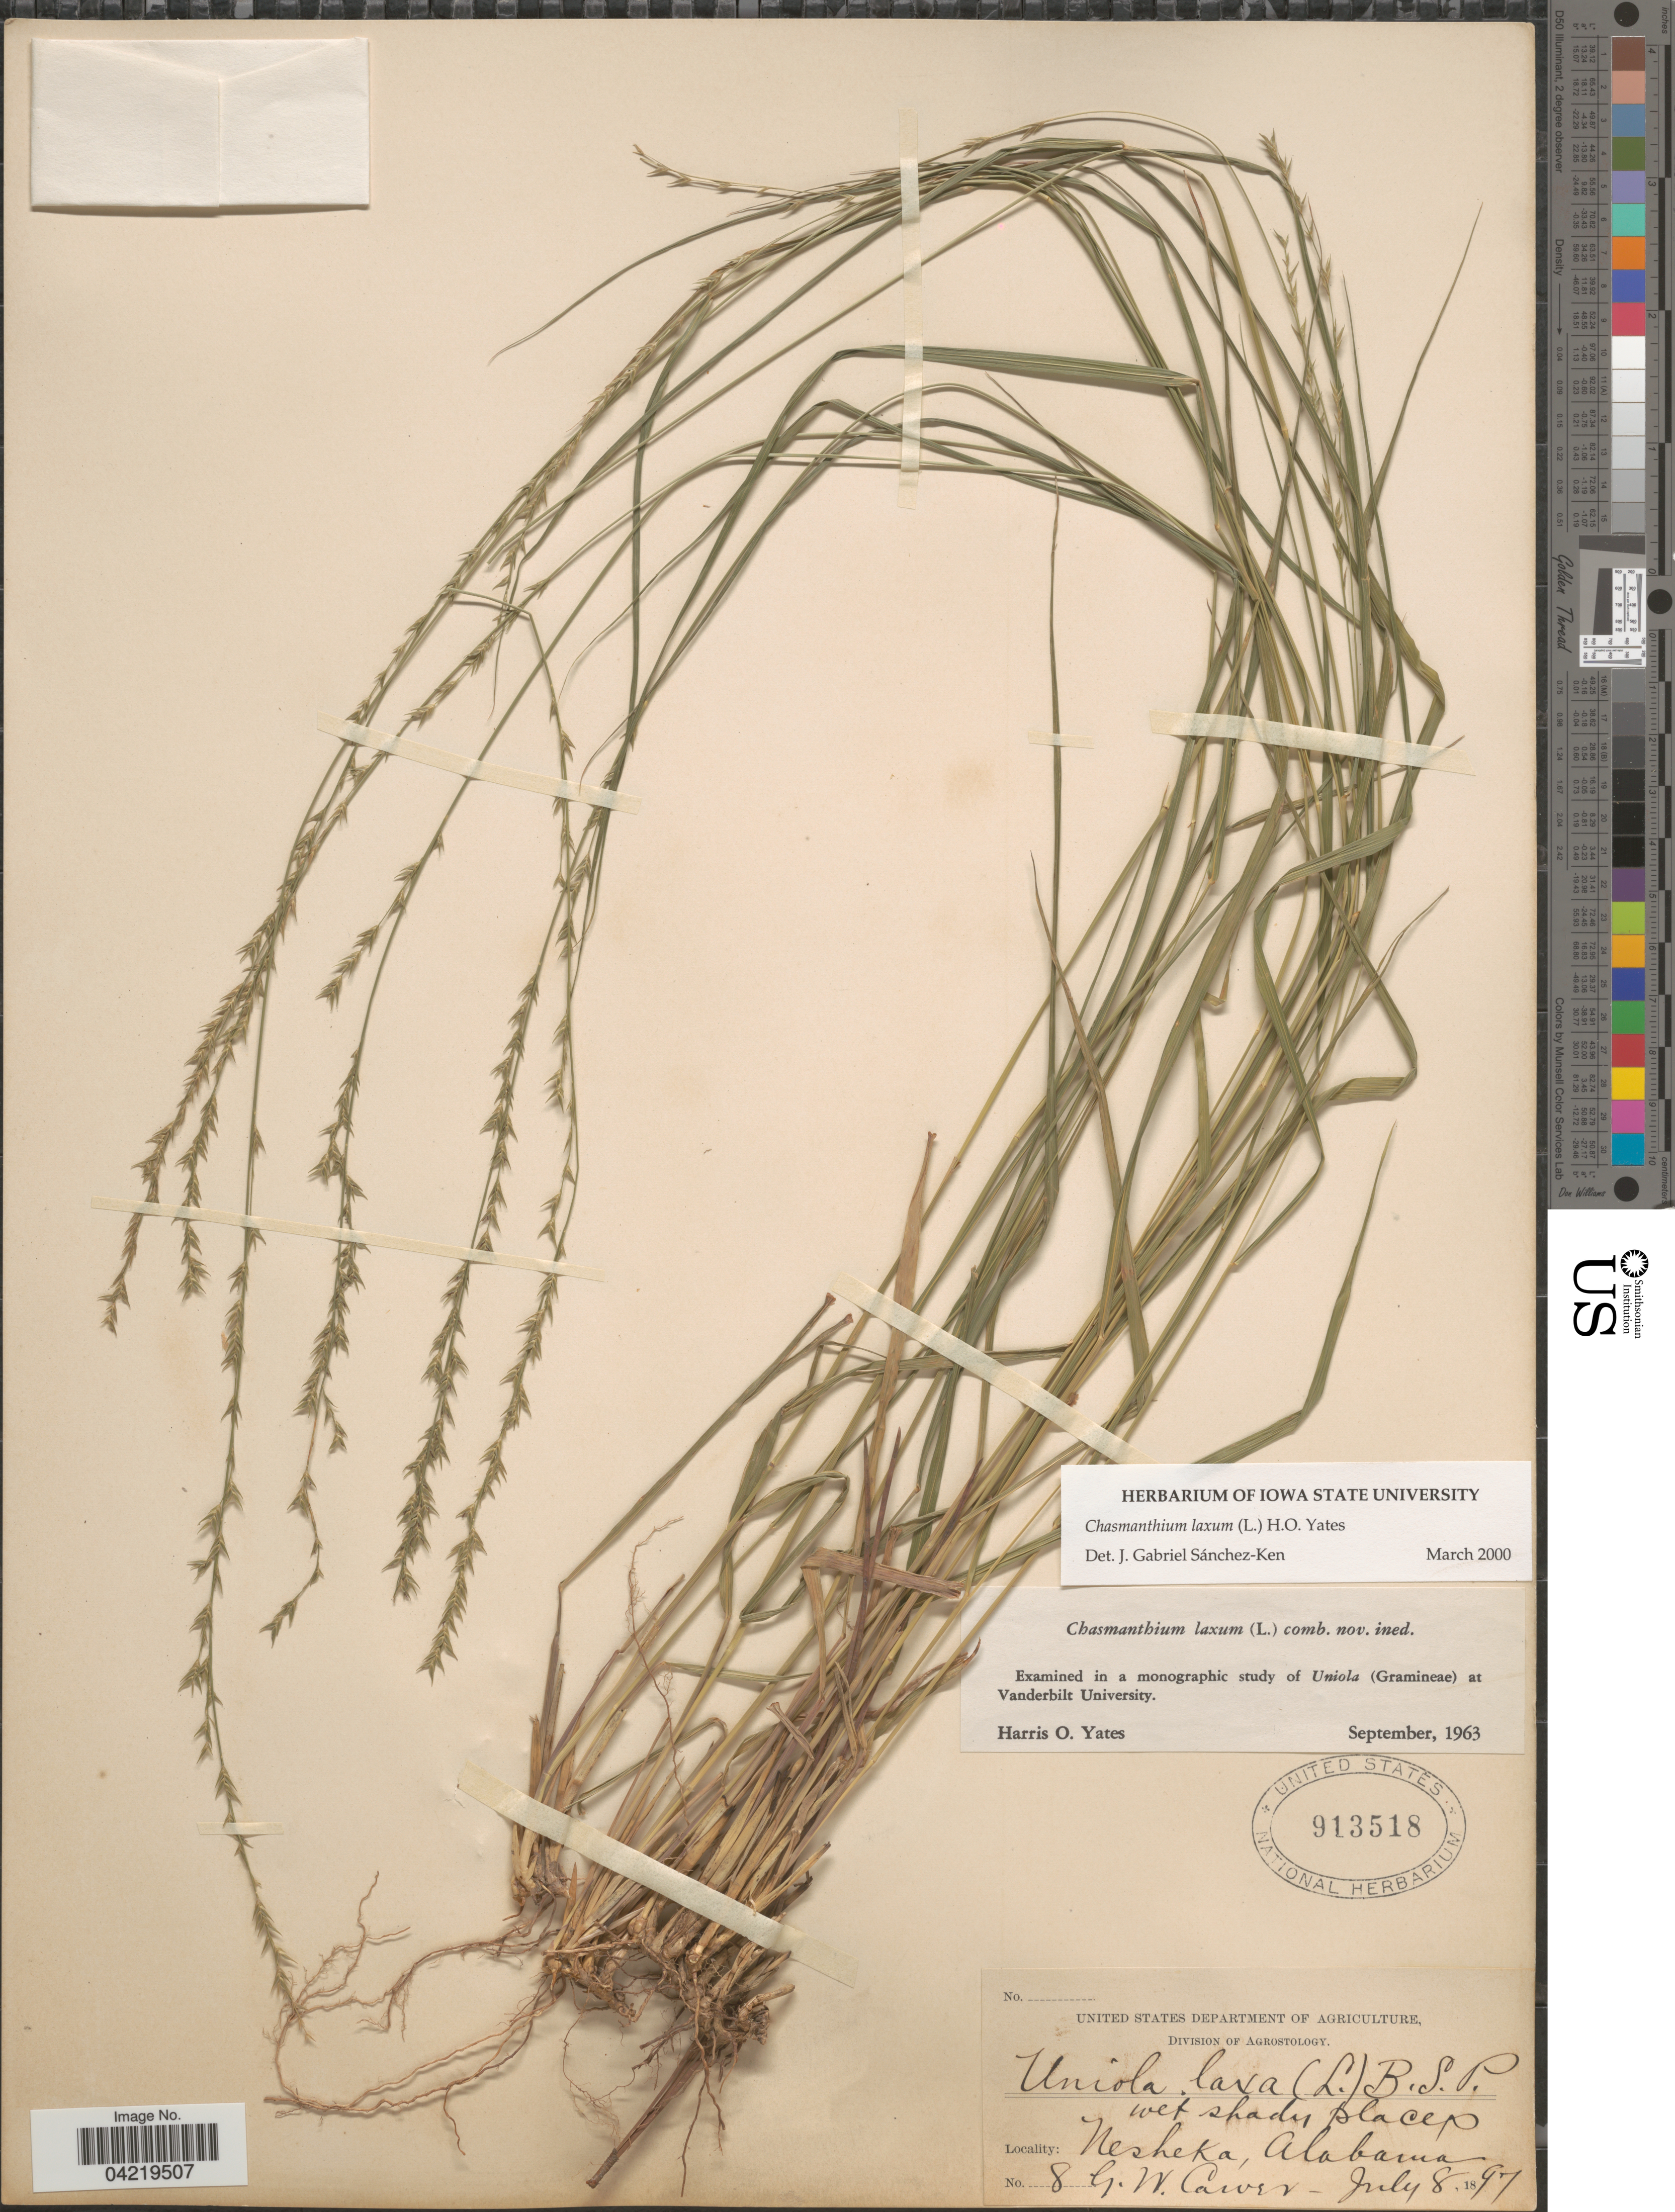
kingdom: Plantae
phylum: Tracheophyta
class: Liliopsida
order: Poales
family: Poaceae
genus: Chasmanthium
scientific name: Chasmanthium laxum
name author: (L.) H.O. Yates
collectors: G. Carver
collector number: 8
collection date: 1897-07-08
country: United States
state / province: Alabama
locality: Nesheka.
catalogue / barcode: US 913518